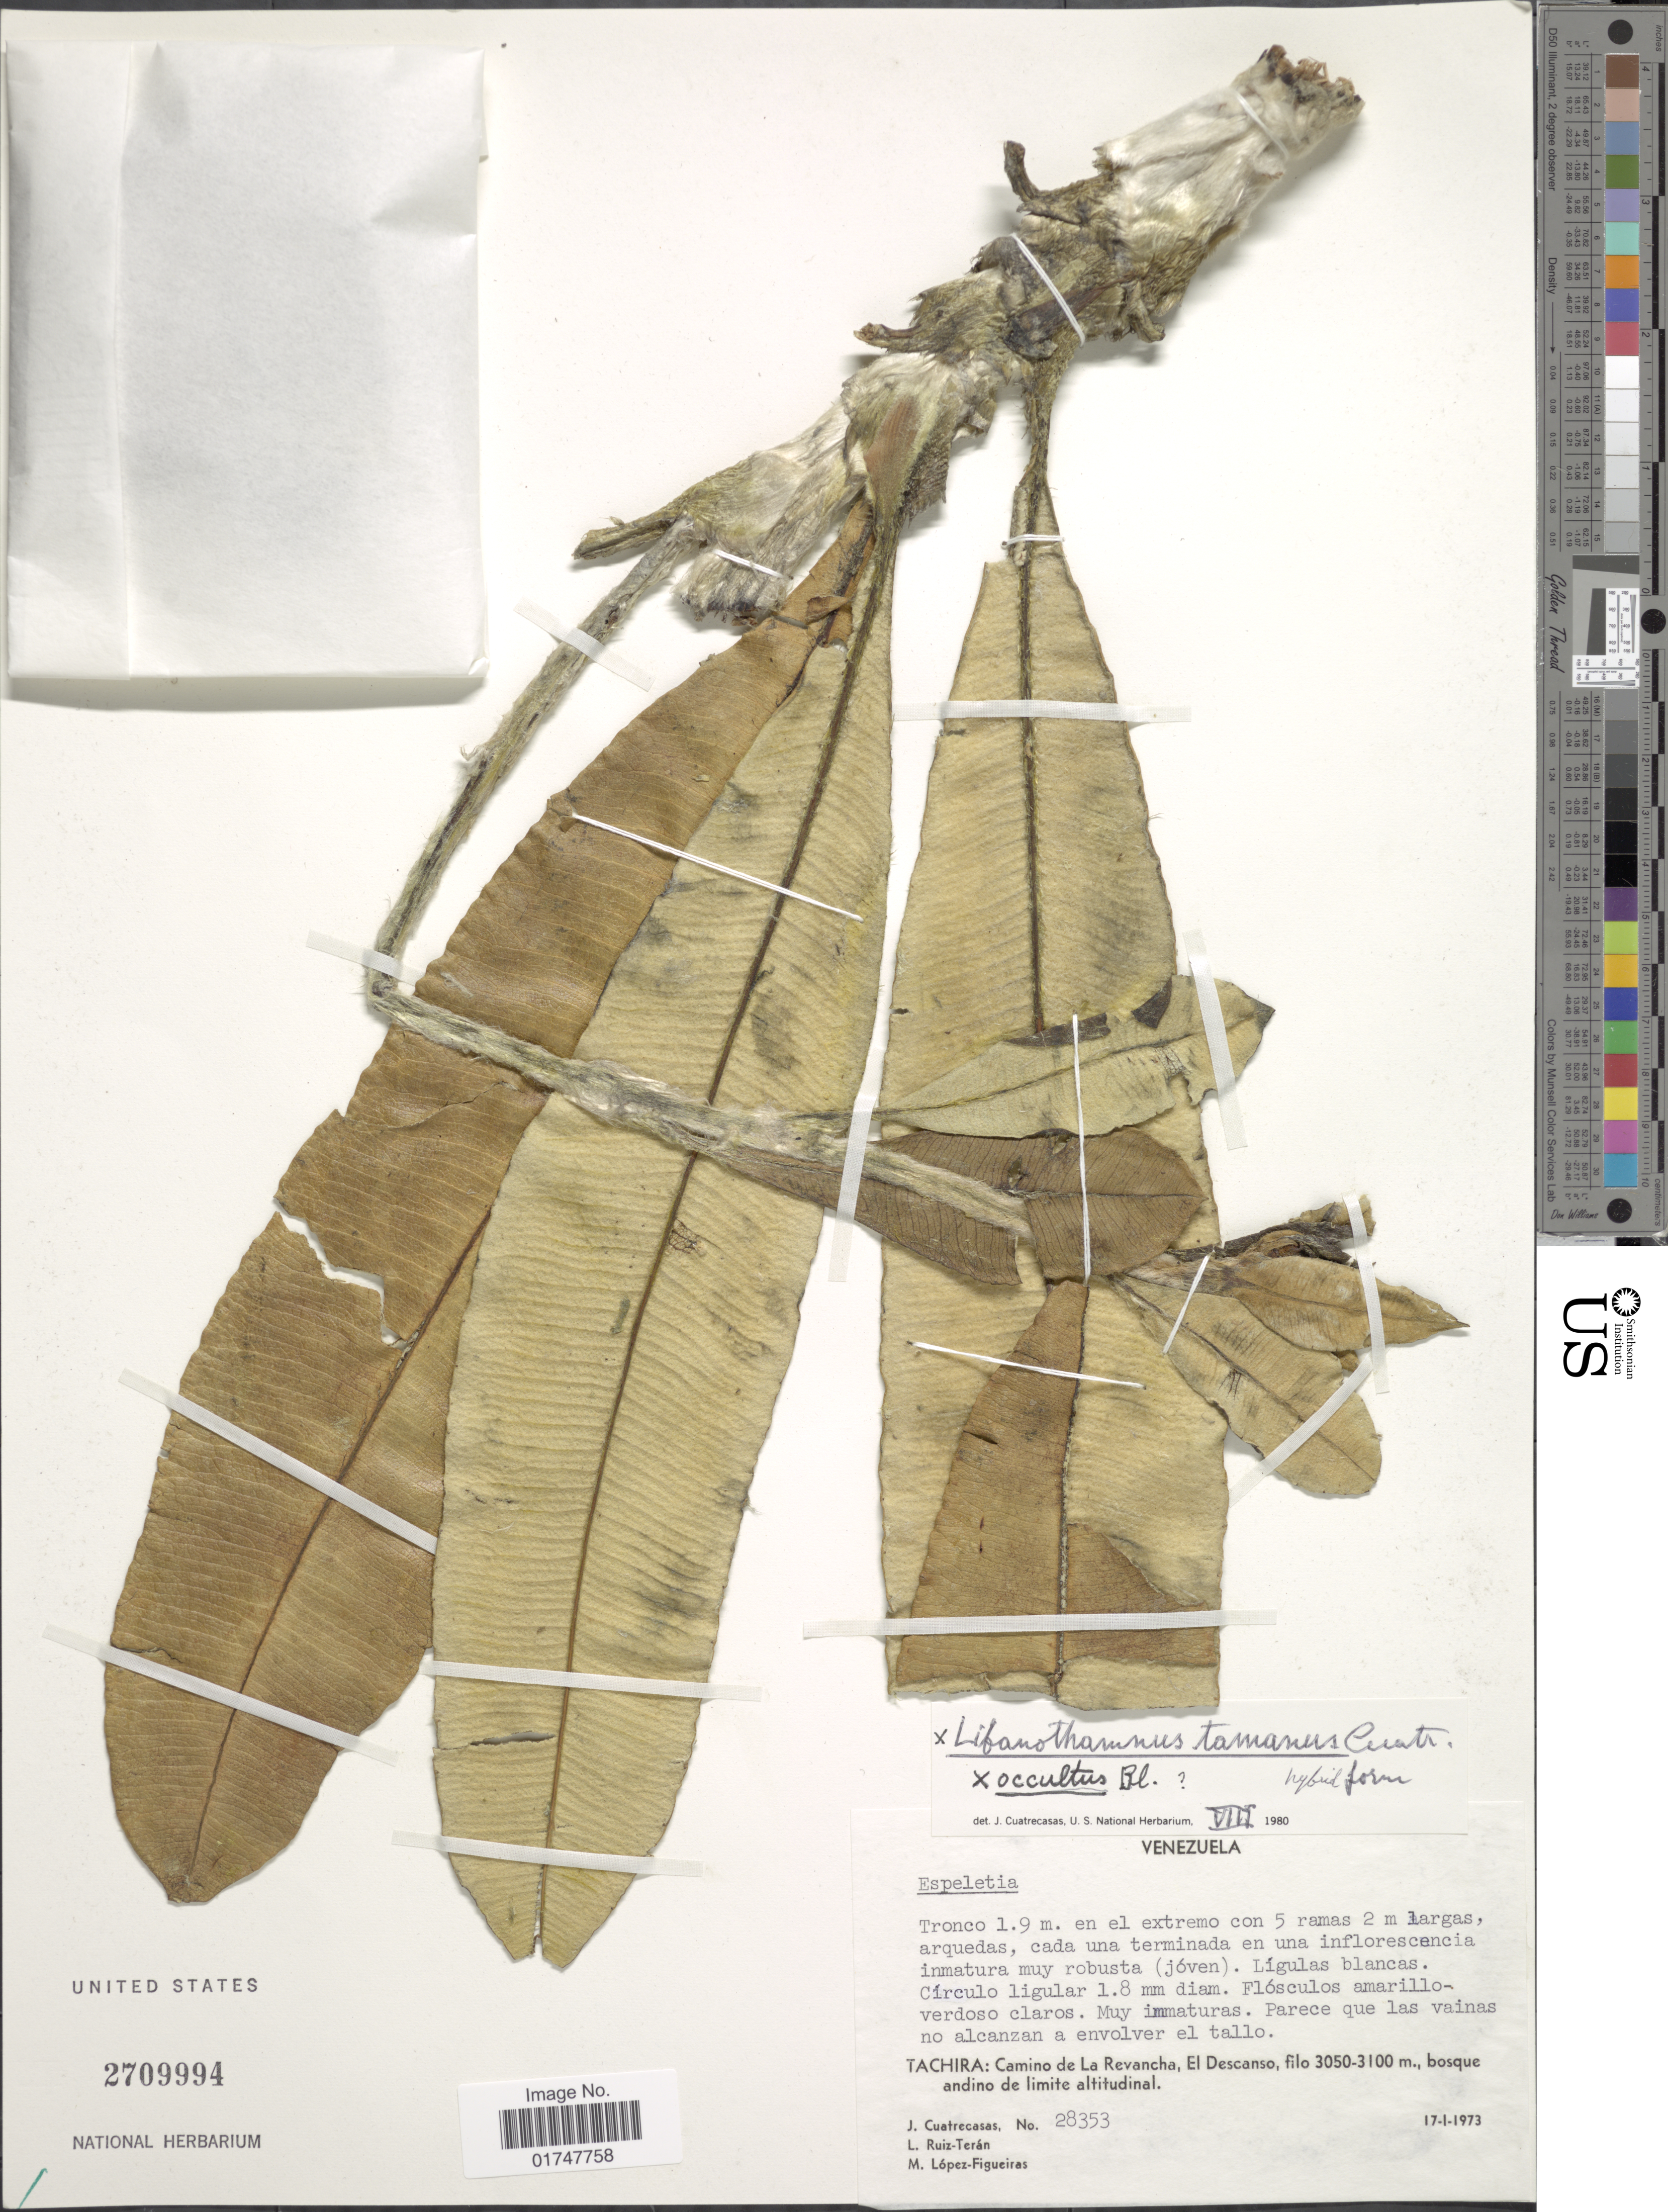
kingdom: Plantae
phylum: Tracheophyta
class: Magnoliopsida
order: Asterales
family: Asteraceae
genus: Libanothamnus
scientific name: Libanothamnus tamanus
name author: (Cuatrec.) Cuatrec.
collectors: J. Cuatrecasas, L. E. Ruíz-Terán & M. López Figueiras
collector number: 28353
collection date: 1973-01-17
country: Venezuela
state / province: Tachira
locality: Camino de La Revancha, El Descanso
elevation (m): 3050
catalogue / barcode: US 2709994